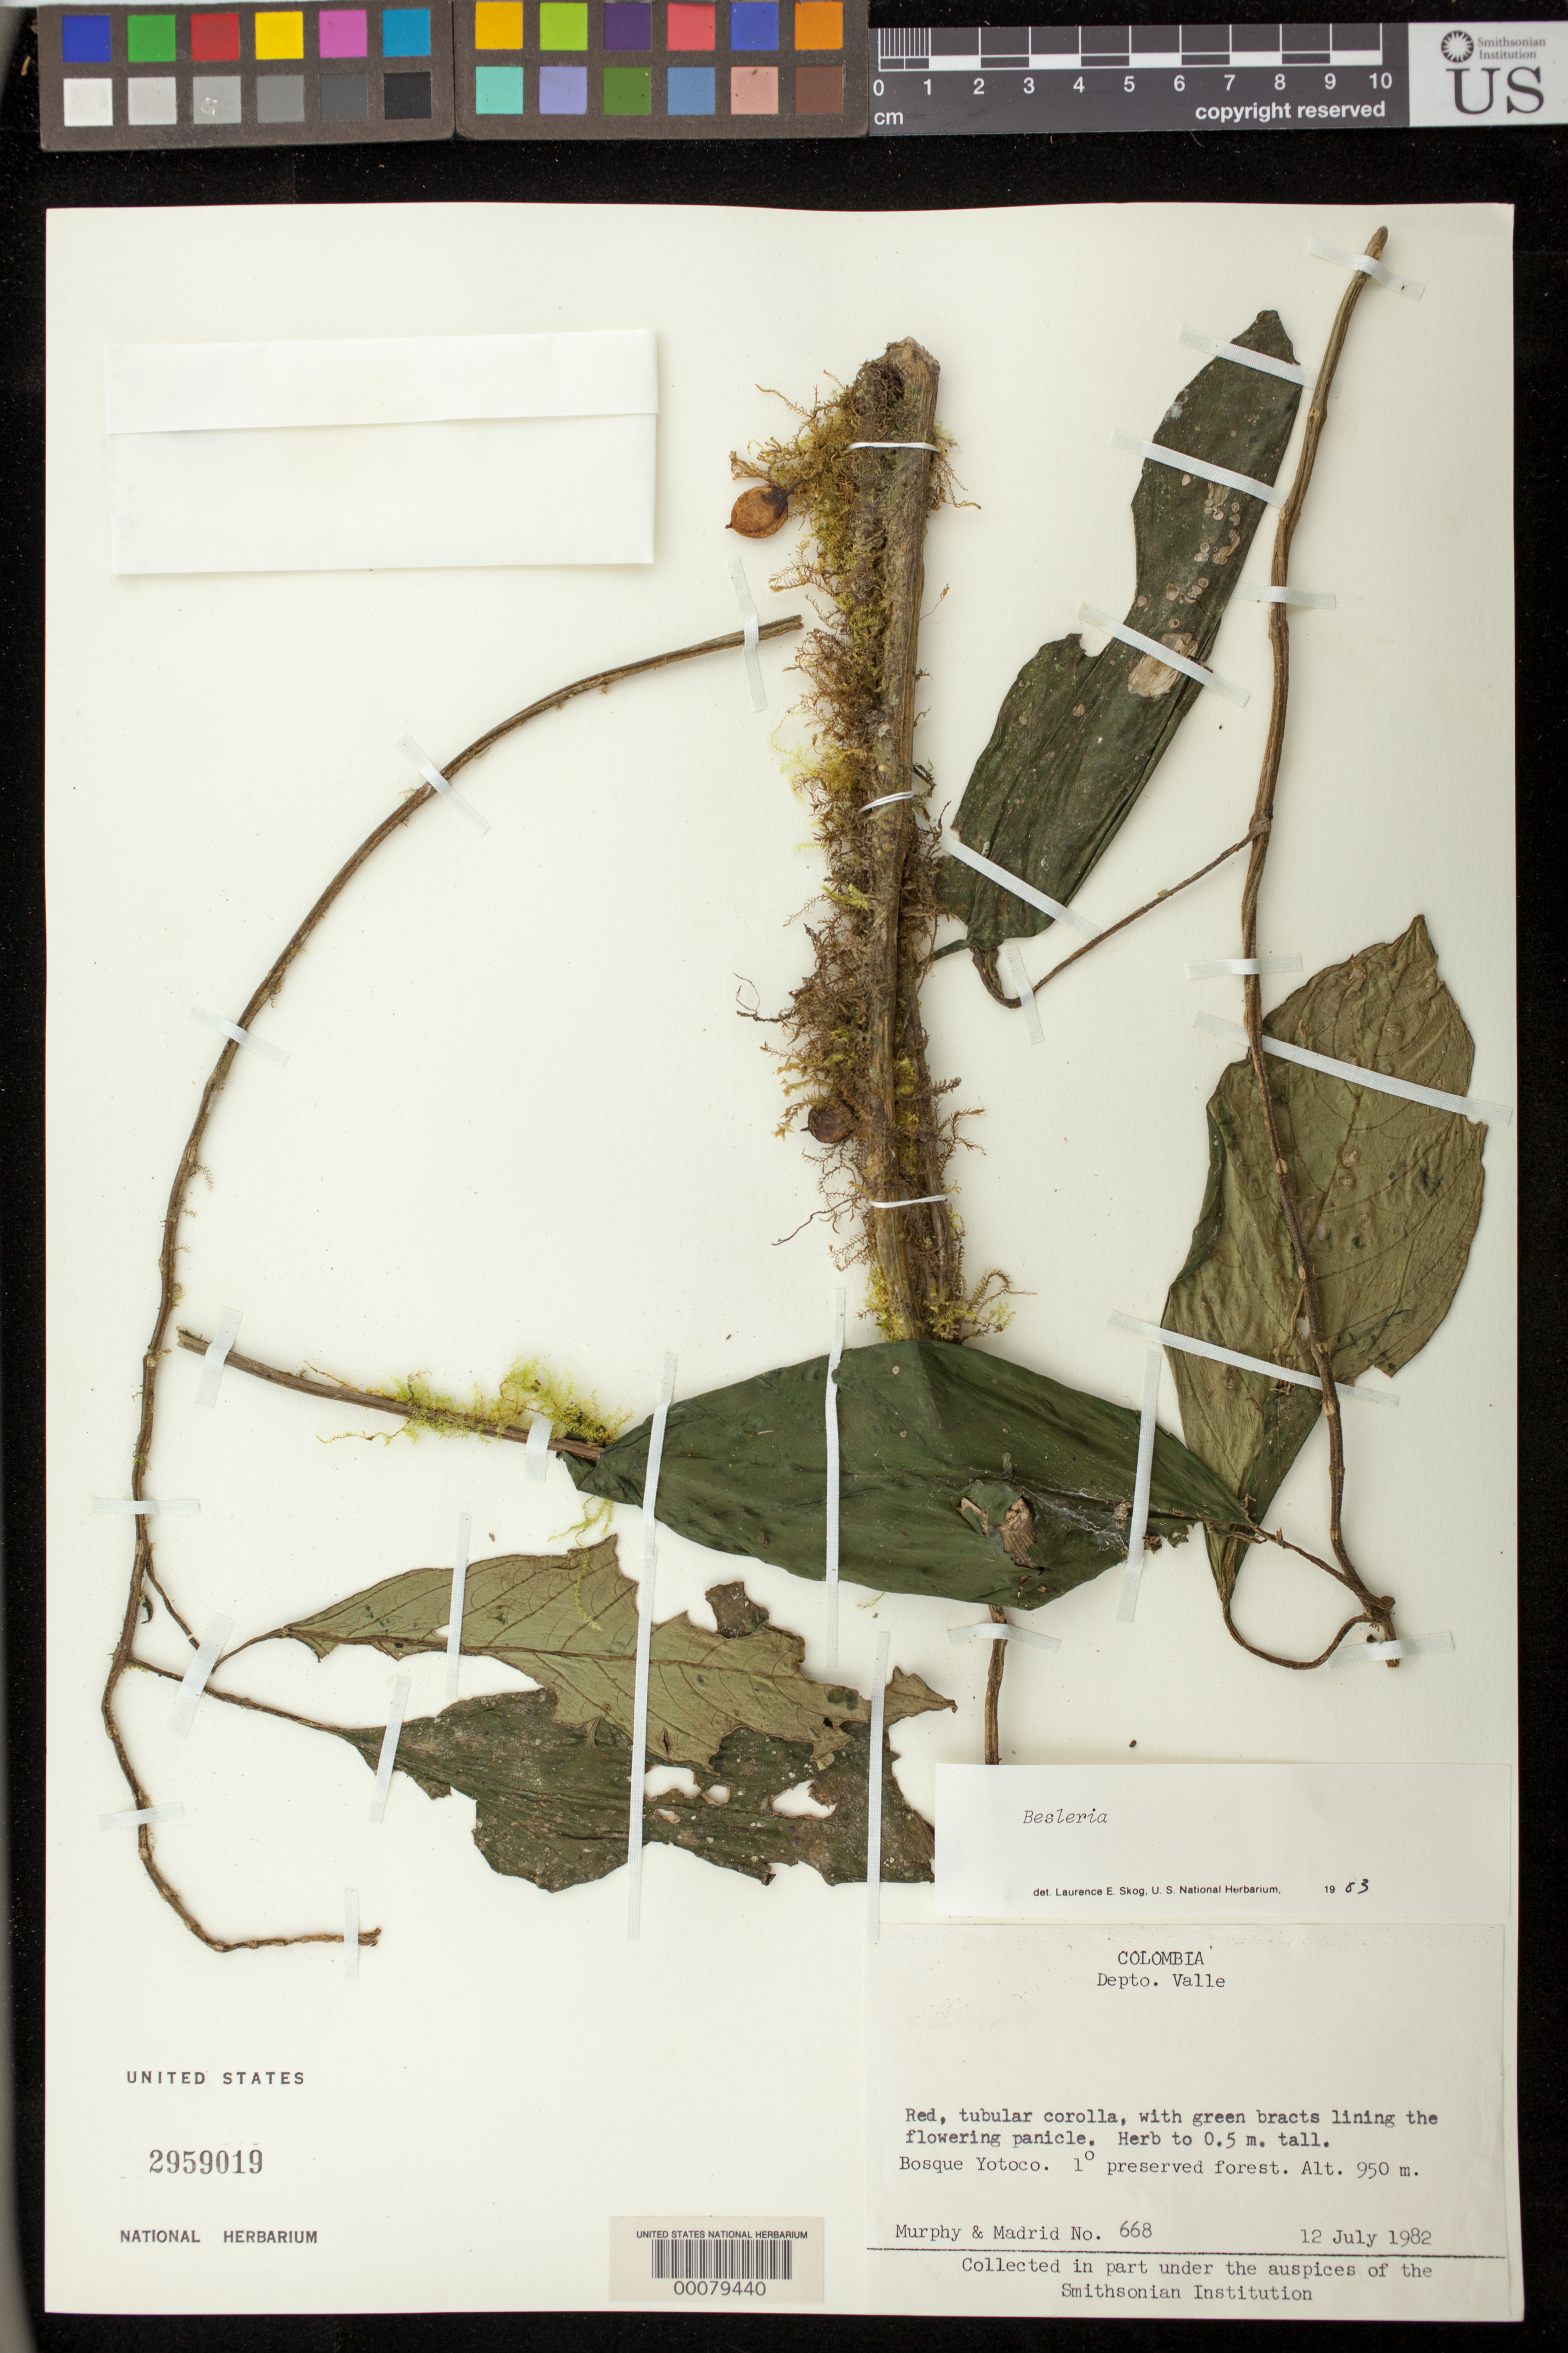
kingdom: Plantae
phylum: Tracheophyta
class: Magnoliopsida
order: Lamiales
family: Gesneriaceae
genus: Besleria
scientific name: Besleria sp.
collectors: H. Murphy & -. Madrid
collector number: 668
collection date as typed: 12 Jul 1982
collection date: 1982-07-12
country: Colombia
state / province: Valle del Cauca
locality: Bosque Yotoco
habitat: primary preserved forest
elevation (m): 950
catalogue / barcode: US 2959019